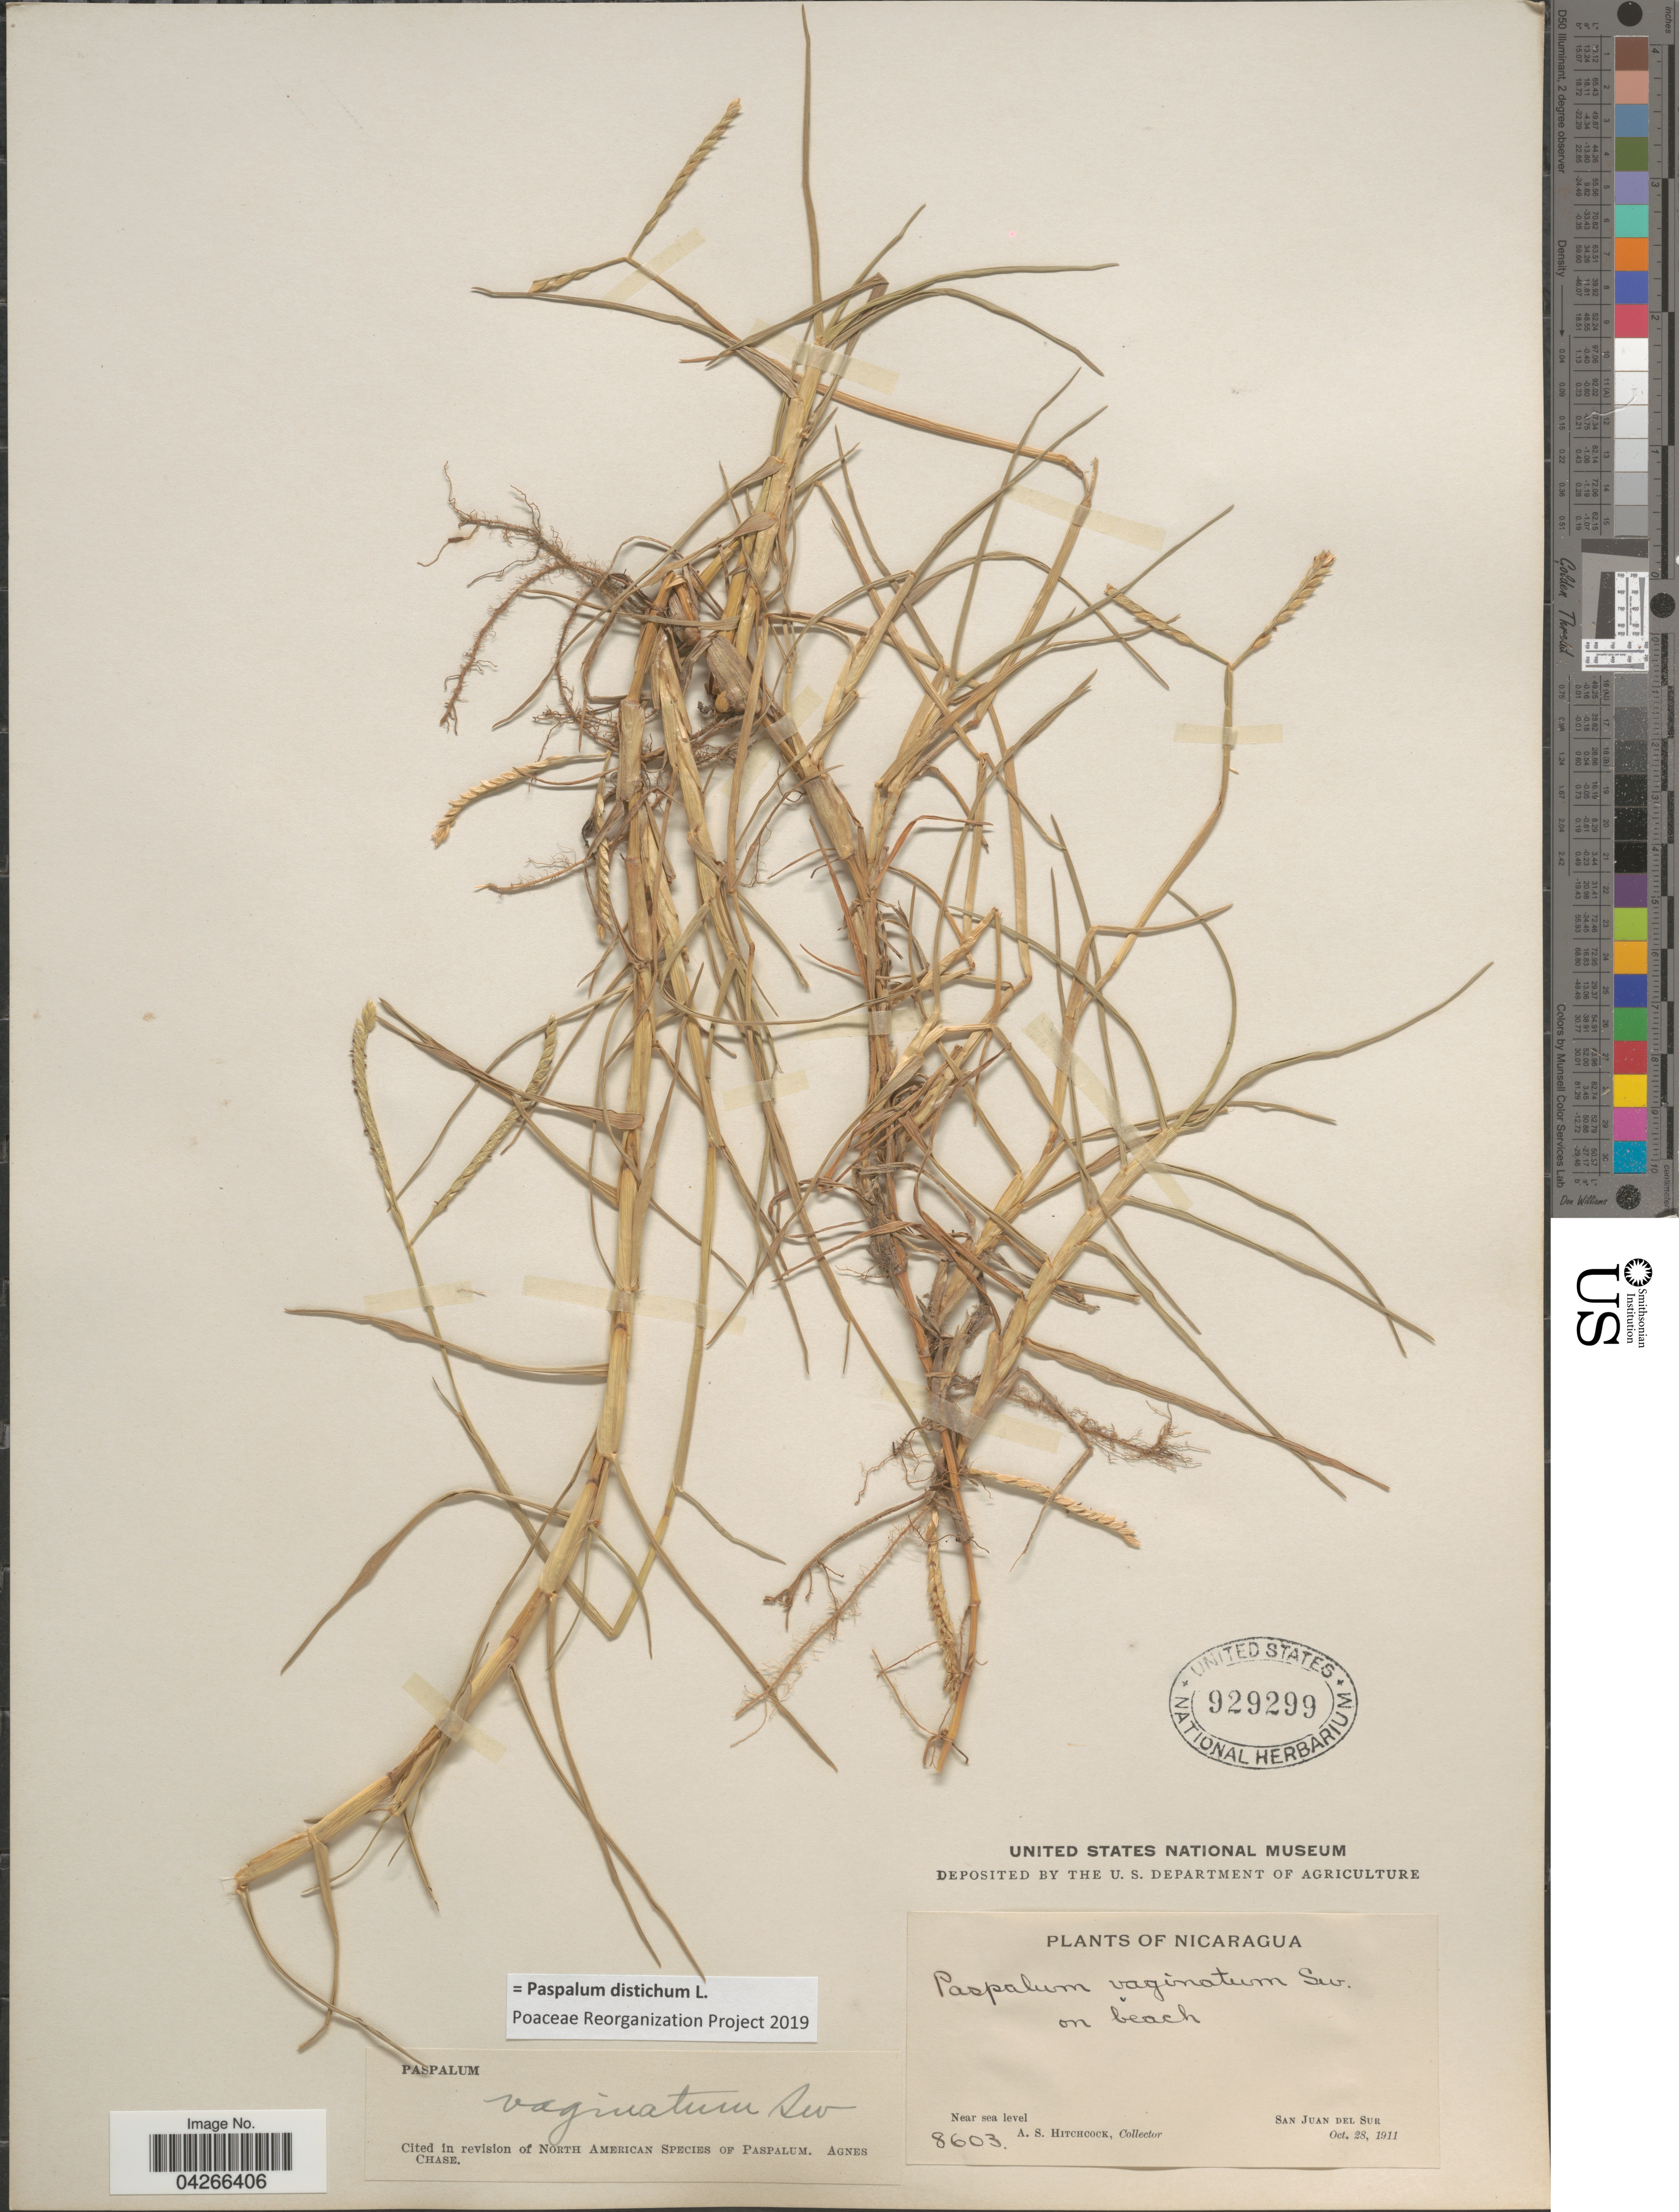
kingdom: Plantae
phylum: Tracheophyta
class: Liliopsida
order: Poales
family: Poaceae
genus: Paspalum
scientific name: Paspalum distichum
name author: L.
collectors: A. S. Hitchcock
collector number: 8603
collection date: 1911-10-28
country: Nicaragua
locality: On beach. San Juan del Sur.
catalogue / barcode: US 929299